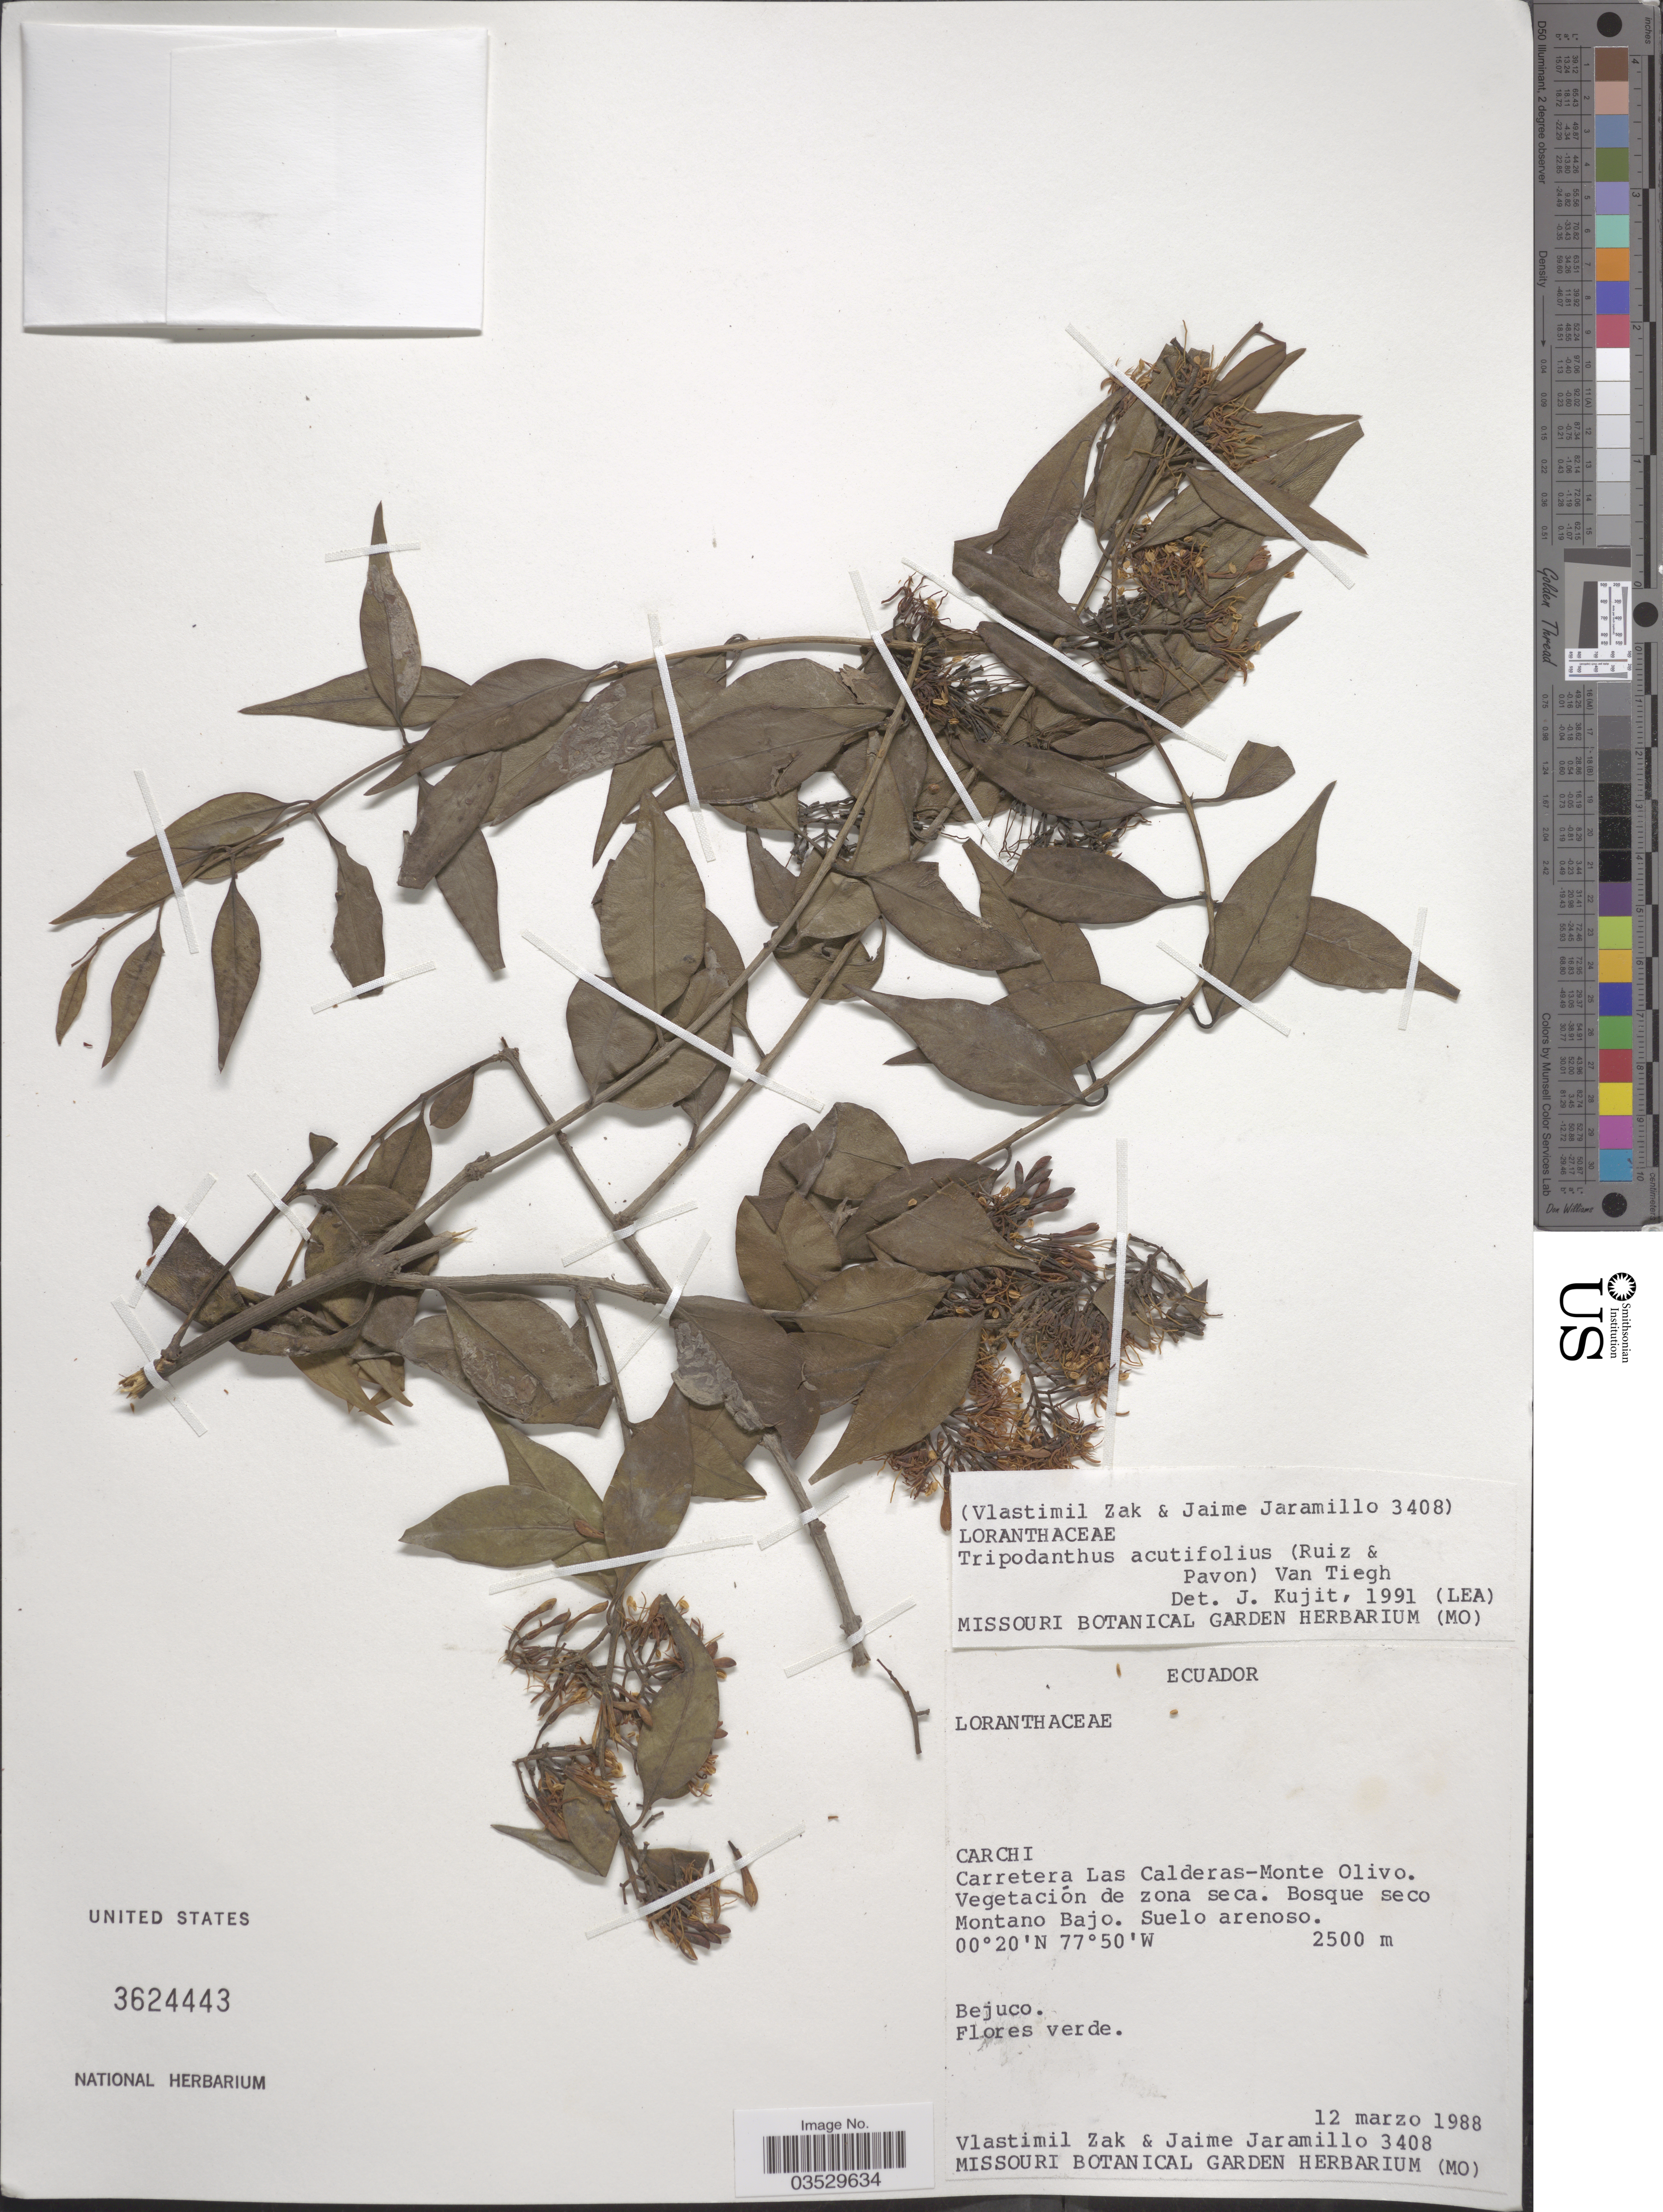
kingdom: Plantae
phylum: Tracheophyta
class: Magnoliopsida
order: Santalales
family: Loranthaceae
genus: Tripodanthus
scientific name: Tripodanthus acutifolius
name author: Tiegh.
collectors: V. Zak & J. Jaramillo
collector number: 3408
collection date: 1988-03-12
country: Ecuador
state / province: Carchi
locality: Carretera Las Calderas-Monte Olivo.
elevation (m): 2500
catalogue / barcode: US 3624443